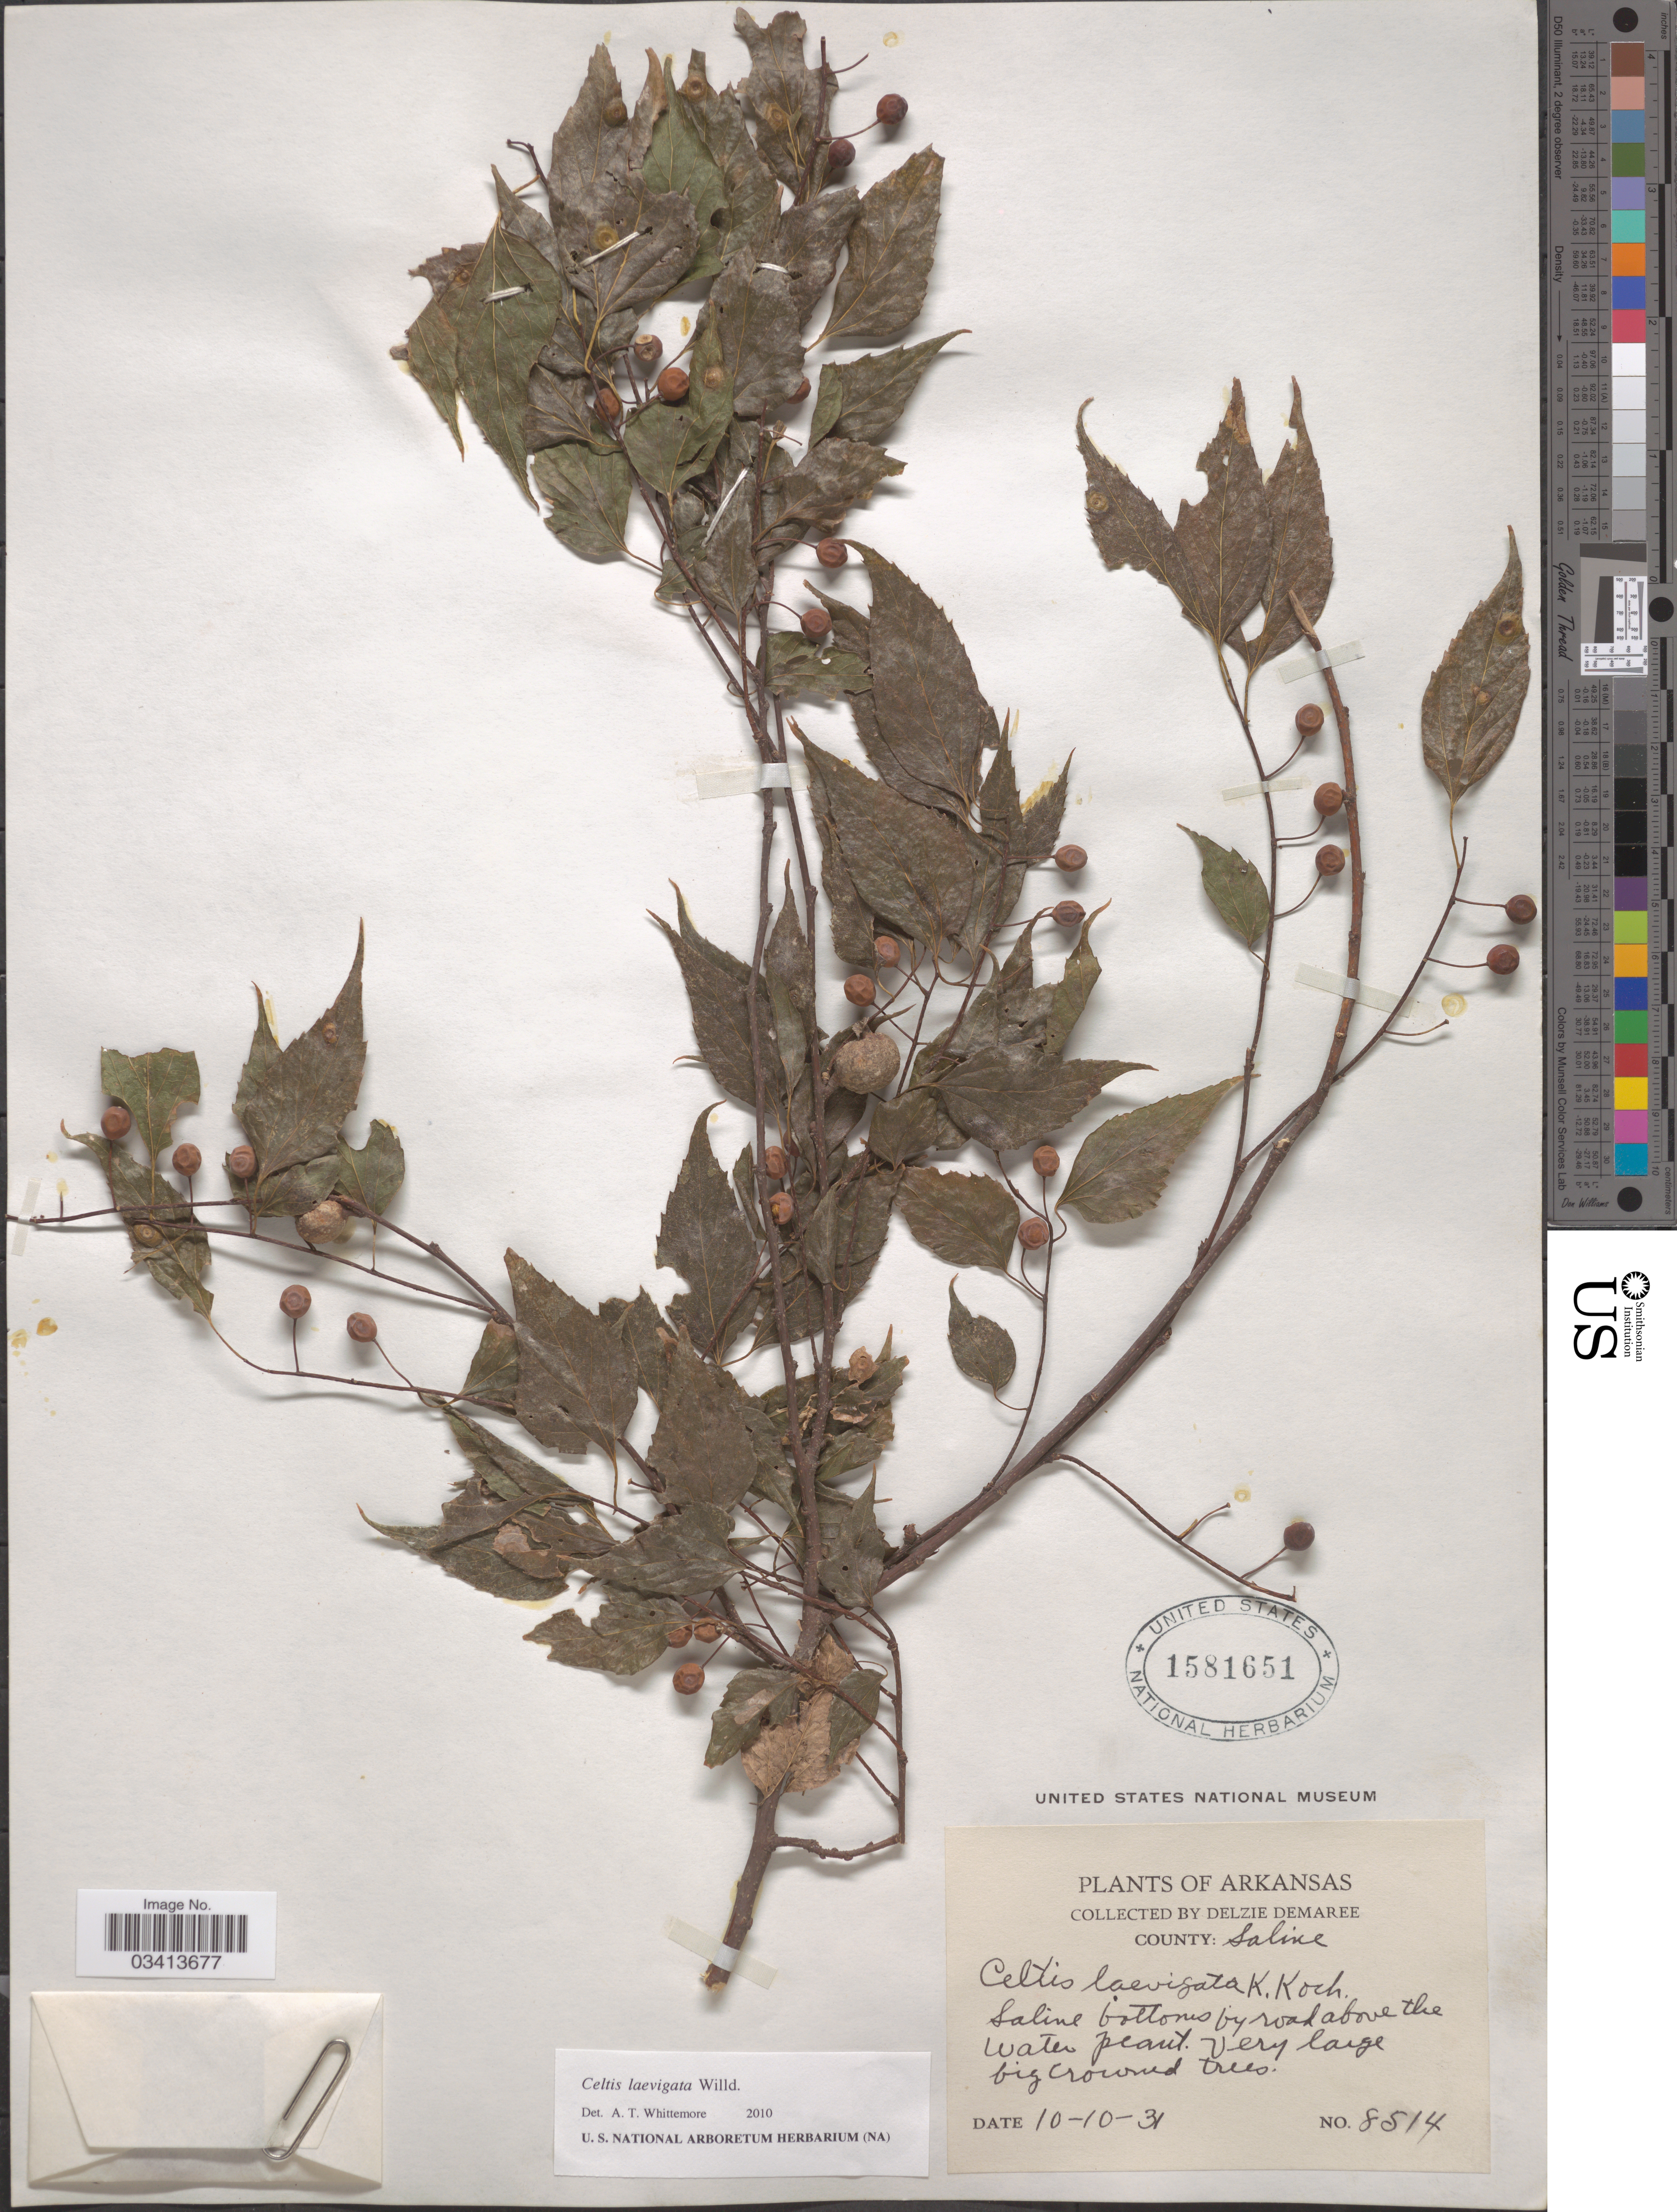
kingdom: Plantae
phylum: Tracheophyta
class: Magnoliopsida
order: Rosales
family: Cannabaceae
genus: Celtis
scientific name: Celtis laevigata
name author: Willd.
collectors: D. Demaree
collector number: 8514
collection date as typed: Transcribed d/m/y: 10/10/31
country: United States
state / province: Arkansas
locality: County: Saline. Saline bottoms by road above the water plant.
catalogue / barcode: US 1581651